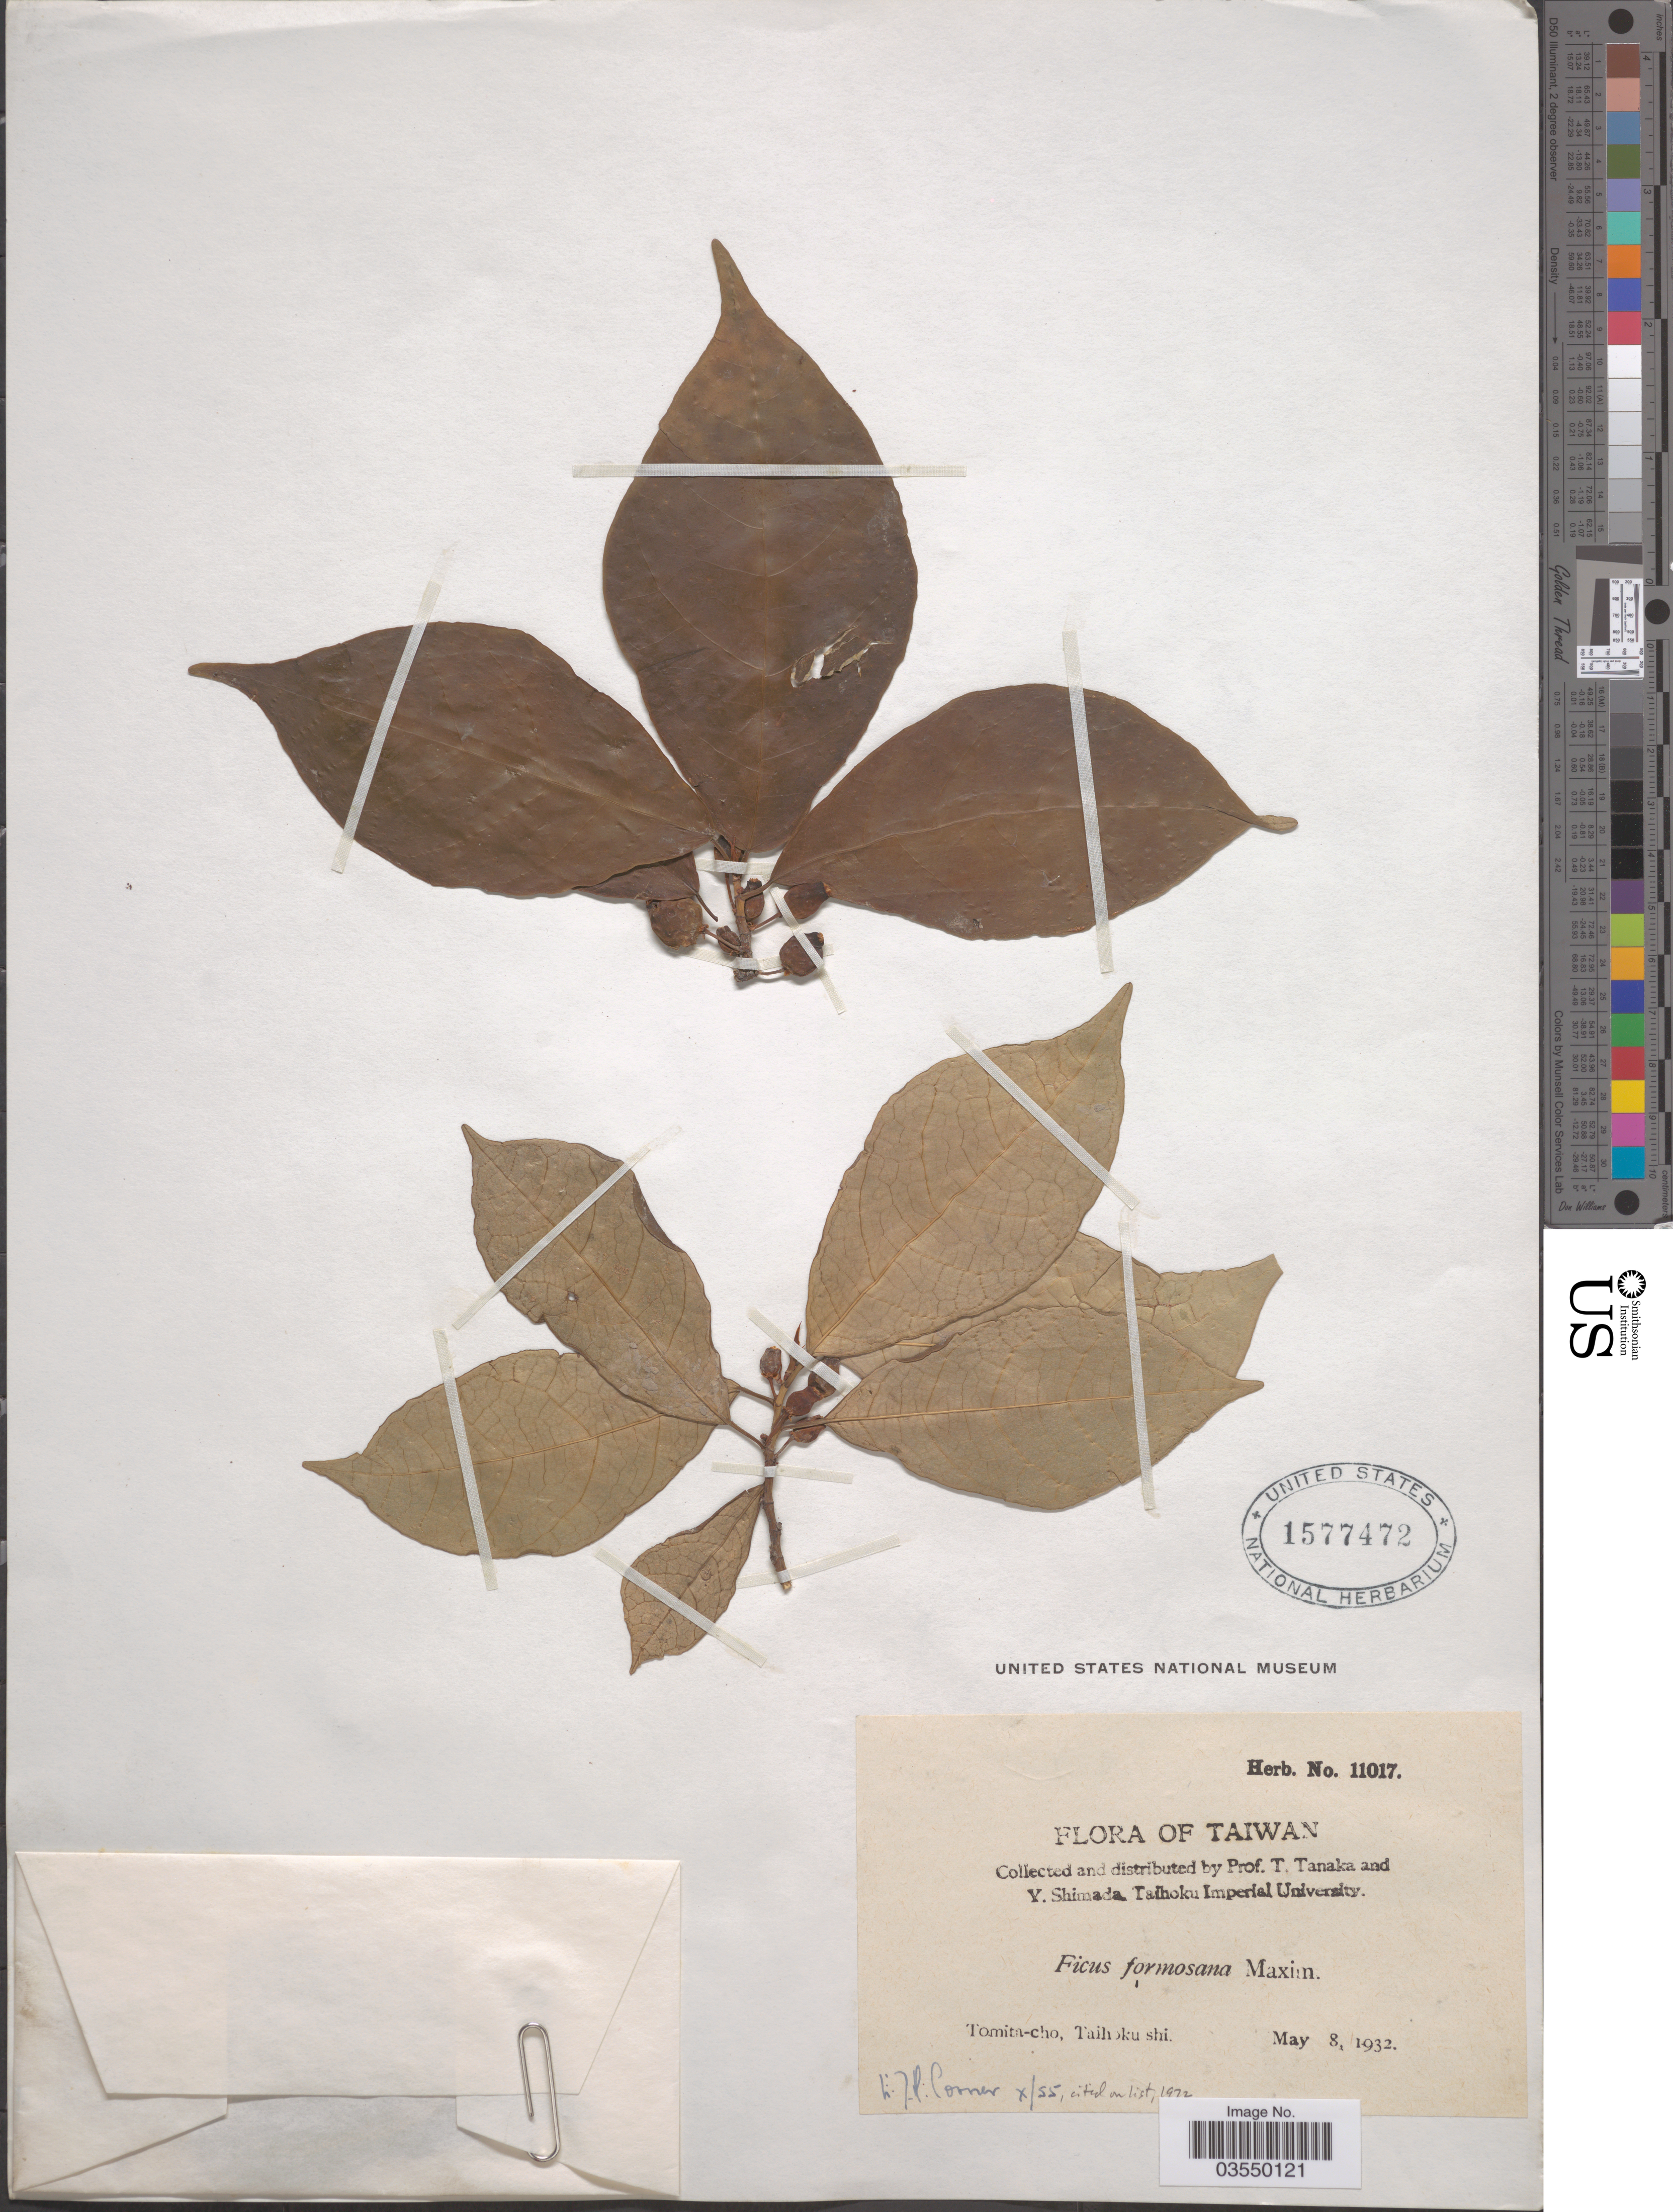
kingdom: Plantae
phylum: Tracheophyta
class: Magnoliopsida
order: Rosales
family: Moraceae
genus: Ficus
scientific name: Ficus formosana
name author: Maxim.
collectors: T. Tanaka & Y. Shimada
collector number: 11017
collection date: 1932-05-08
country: Taiwan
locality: Tomita-cho, Taihoku shi.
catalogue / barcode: US 1577472